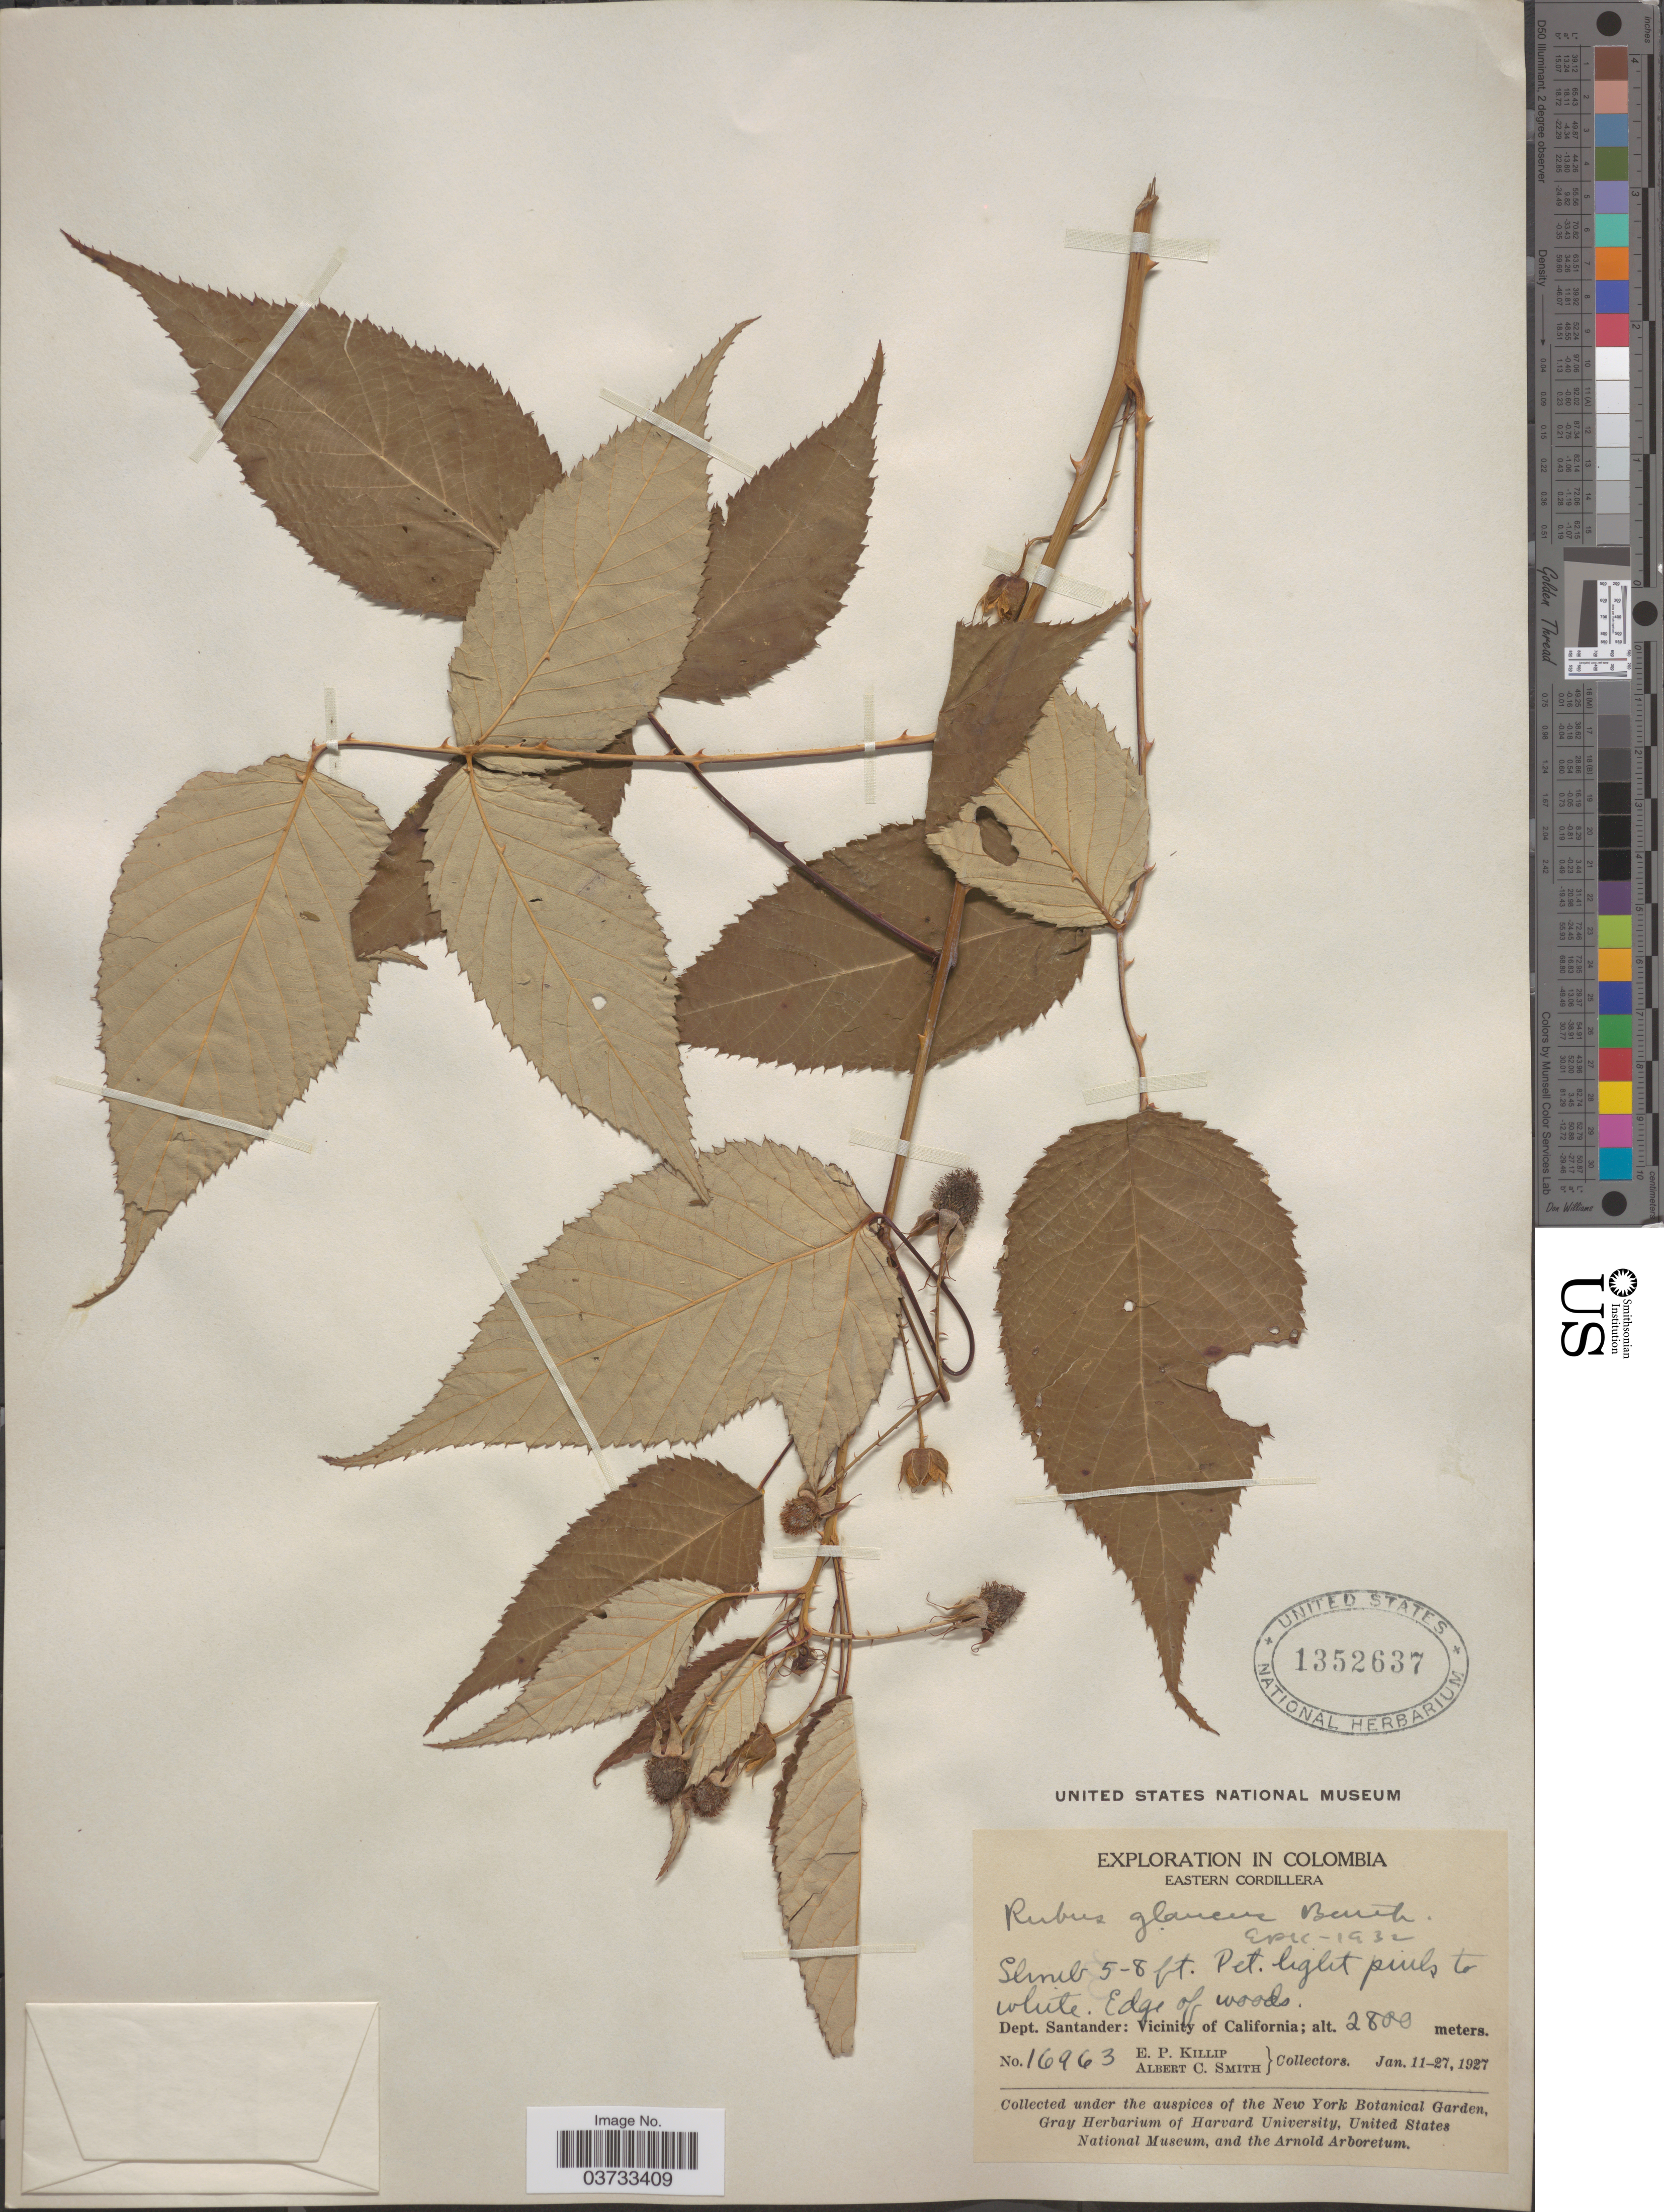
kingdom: Plantae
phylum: Tracheophyta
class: Magnoliopsida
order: Rosales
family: Rosaceae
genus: Rubus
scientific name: Rubus glaucus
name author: Benth.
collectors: E. P. Killip & A. C. Smith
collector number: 16963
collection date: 1927-01-11/1927-01-27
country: Colombia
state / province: Santander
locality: Eastern Cordillera. Dept. Santander: Vicinity of California.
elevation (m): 2800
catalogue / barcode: US 1352637